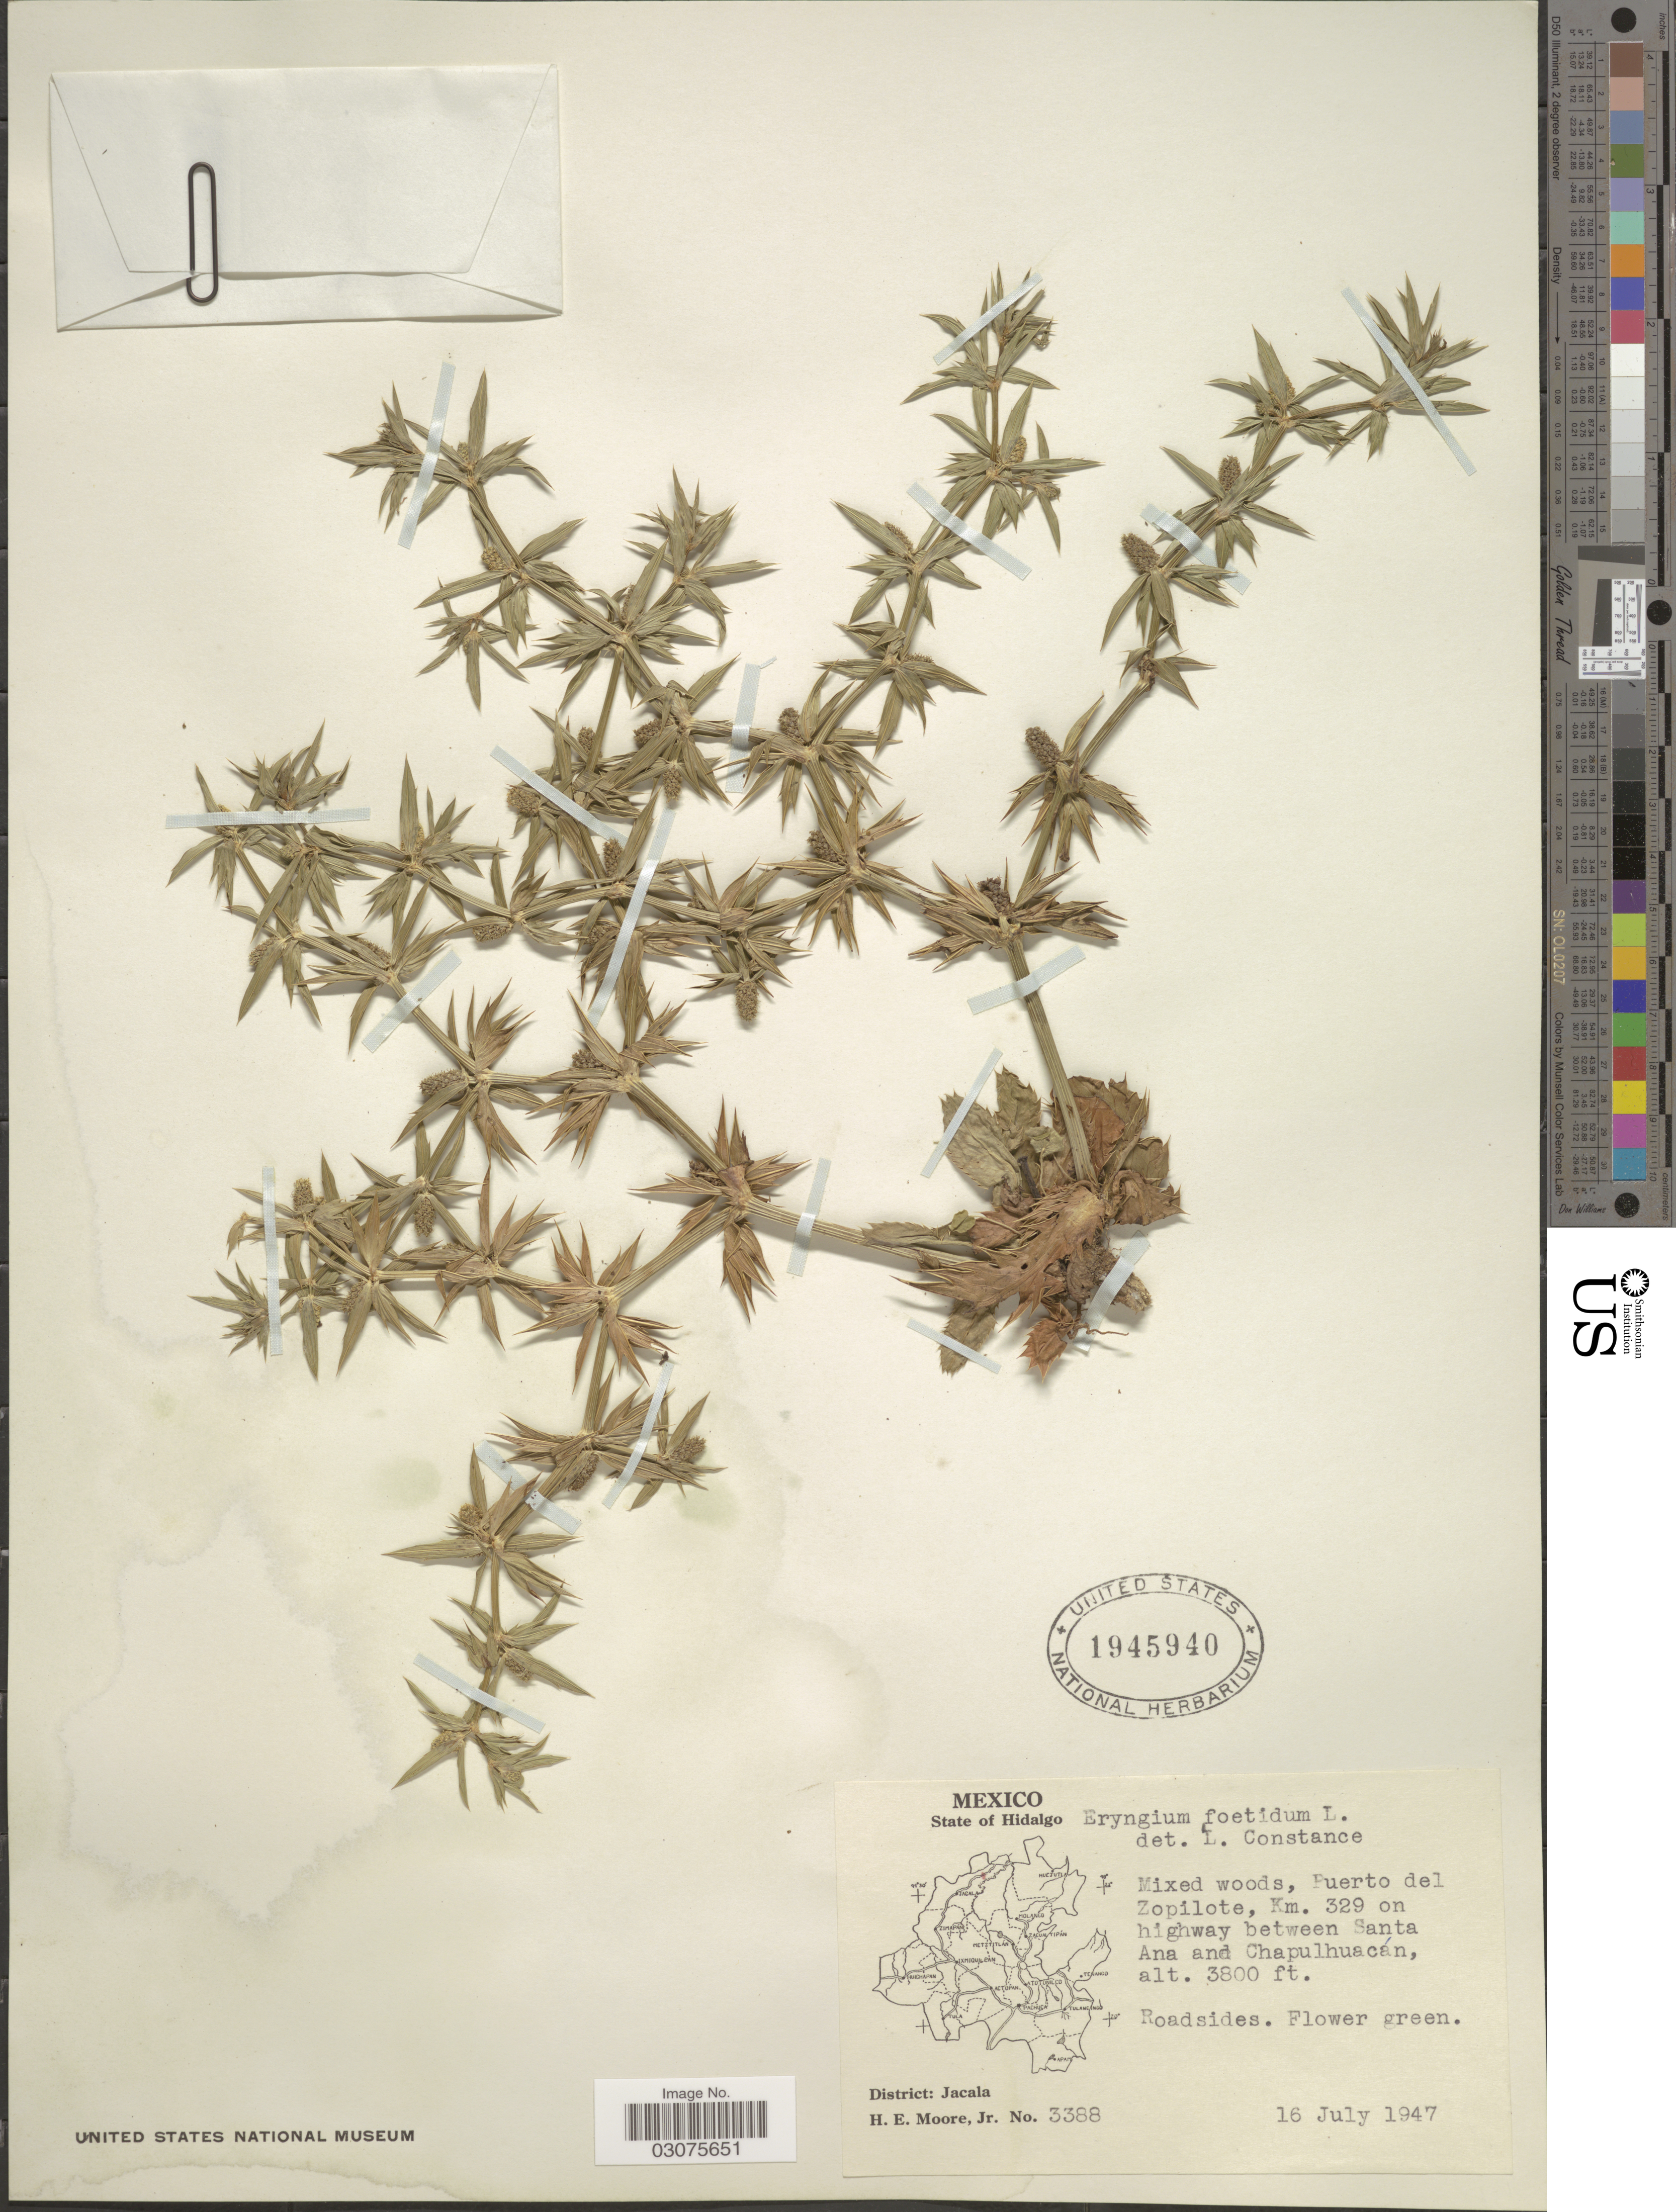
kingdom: Plantae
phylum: Tracheophyta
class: Magnoliopsida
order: Apiales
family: Apiaceae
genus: Eryngium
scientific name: Eryngium foetidum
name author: L.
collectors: H. Moore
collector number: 3388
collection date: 1947-07-16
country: Mexico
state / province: Hidalgo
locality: Puerto del Zopilote, Km. 329 on highway between Santa Ana and Chapulhuacán.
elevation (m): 1158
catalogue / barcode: US 1945940